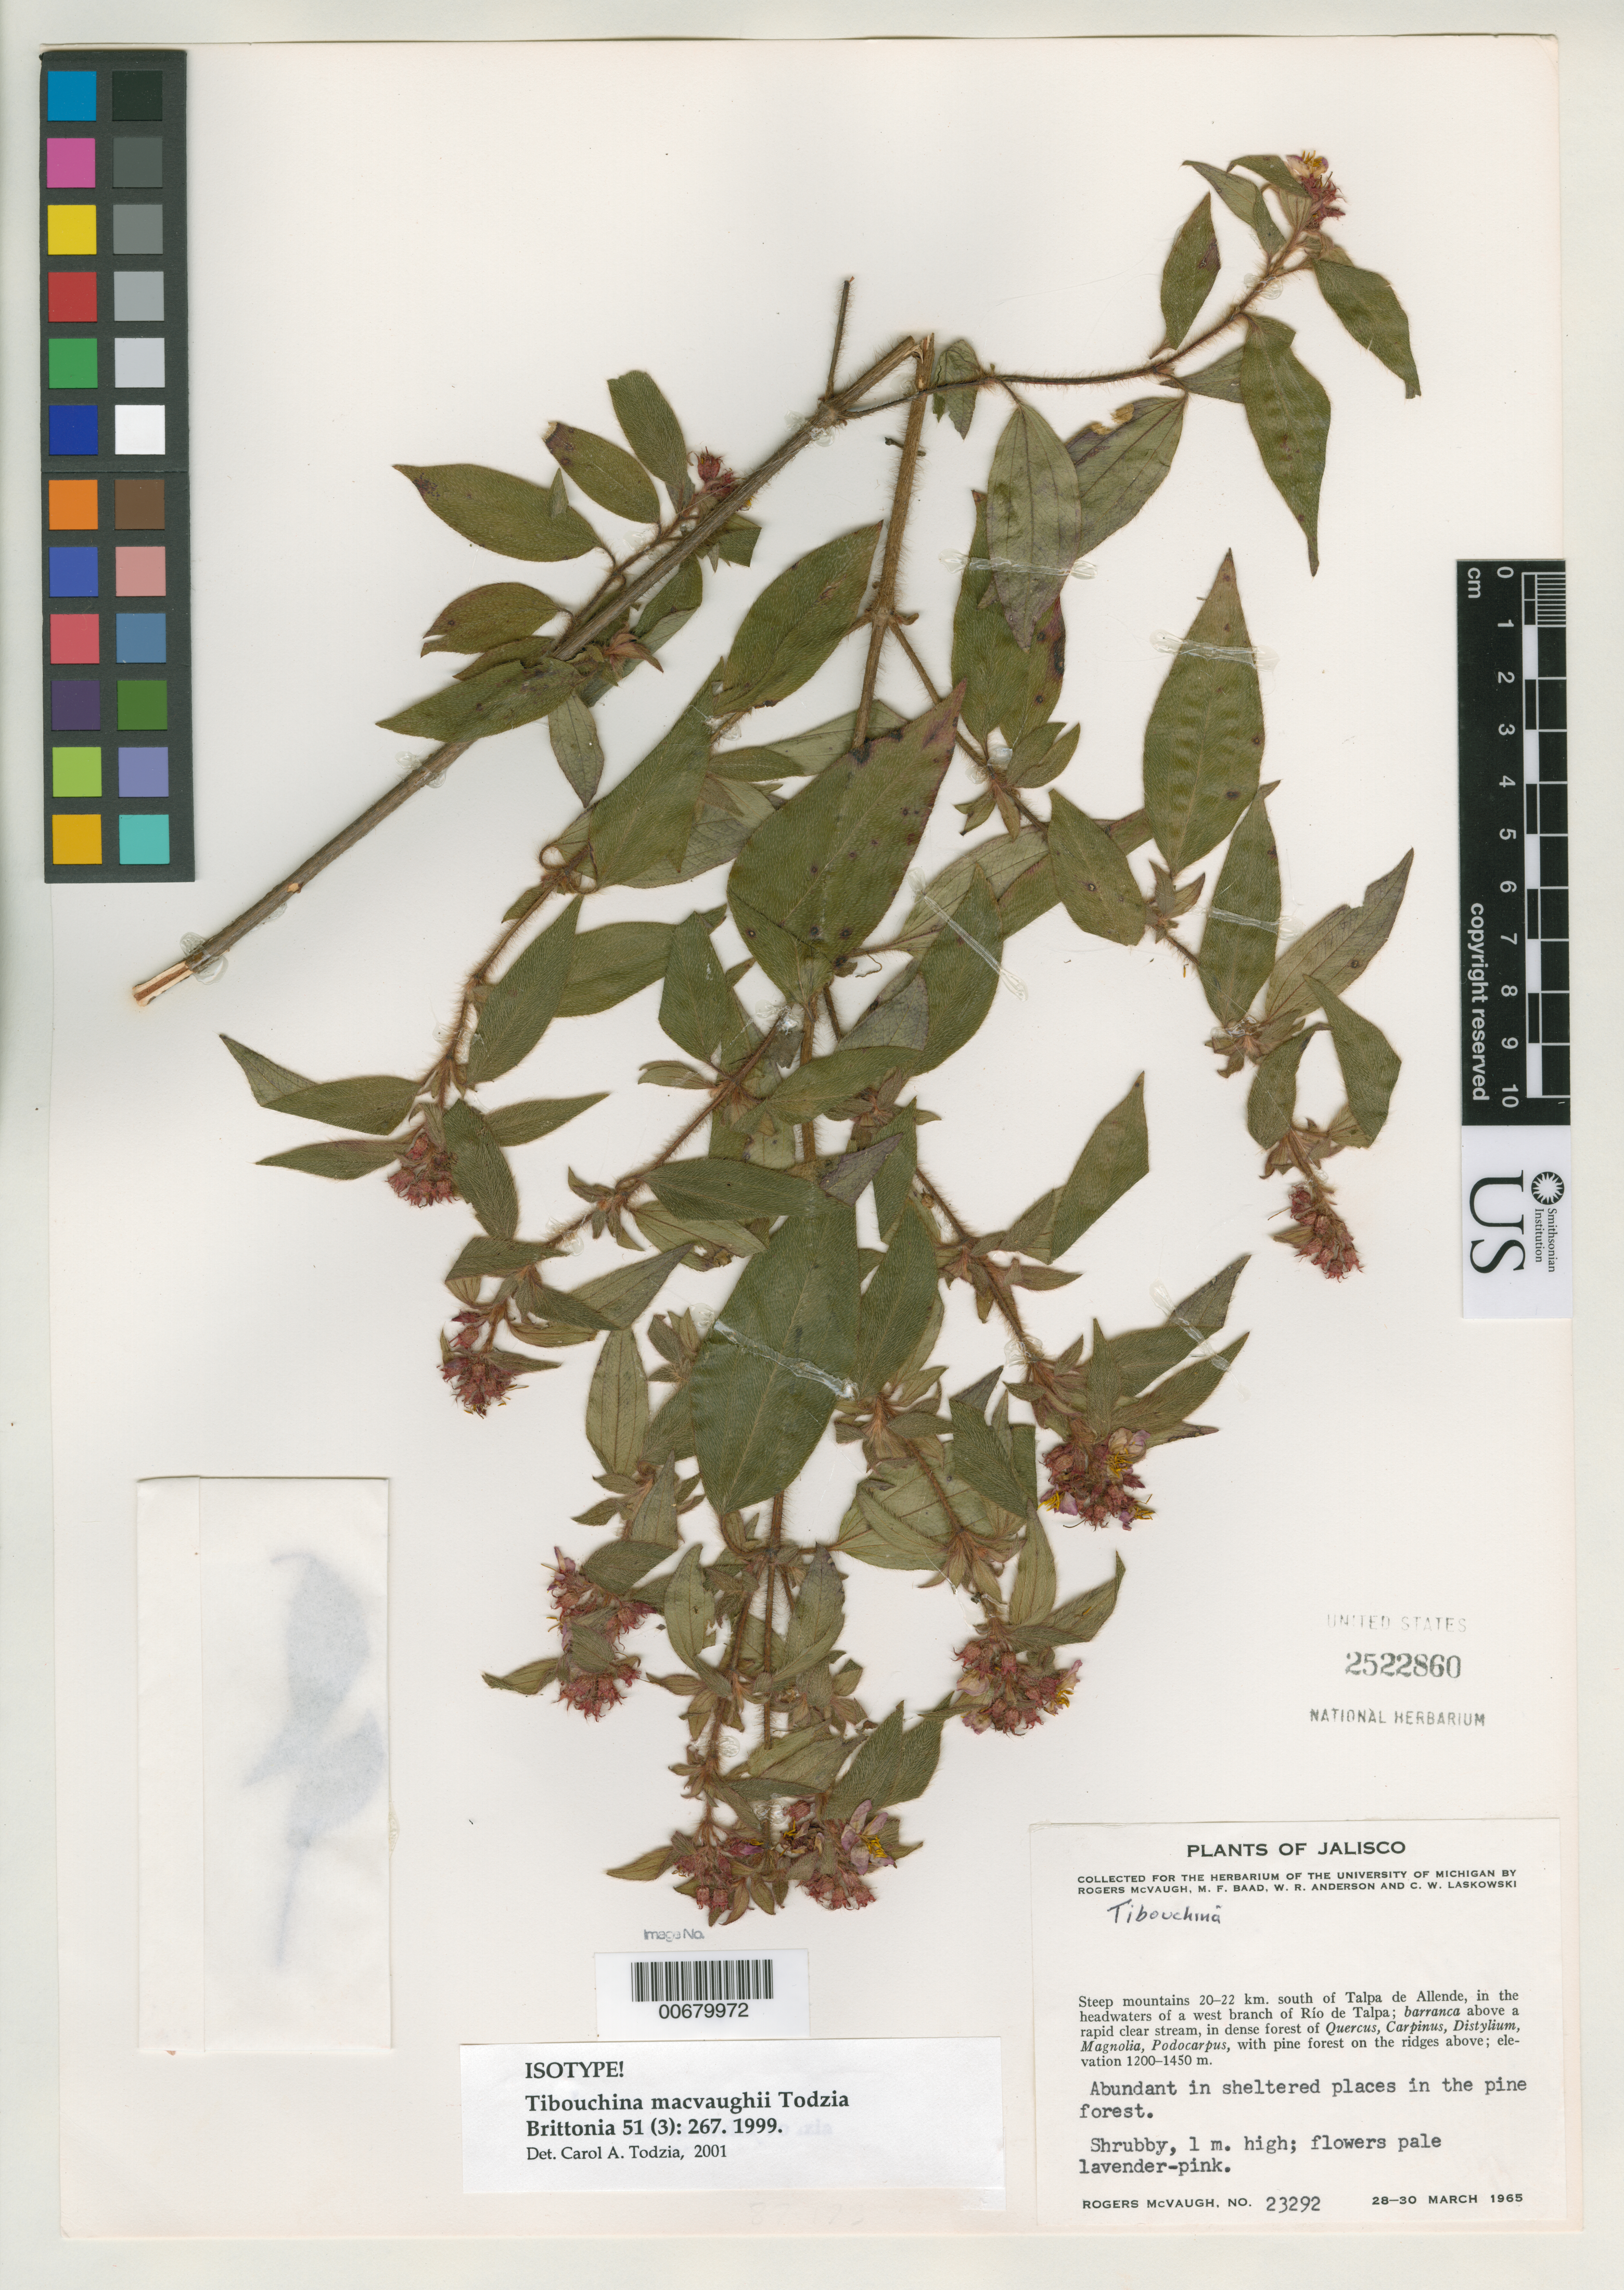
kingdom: Plantae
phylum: Tracheophyta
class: Magnoliopsida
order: Myrtales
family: Melastomataceae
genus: Tibouchina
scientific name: Tibouchina macvaughii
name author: Todzia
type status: Isotype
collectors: R. McVaugh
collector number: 23292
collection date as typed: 28 Mar 1965 to 30 Mar 1965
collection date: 1965-03-28/1965-03-30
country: Mexico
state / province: Jalisco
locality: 20-22 km South of Talpa de Allende in the headwaters of the west branch of Rio de Talpa.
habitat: Abundant in sheltered places in the pine forest.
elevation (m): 1200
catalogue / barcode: US 2522860